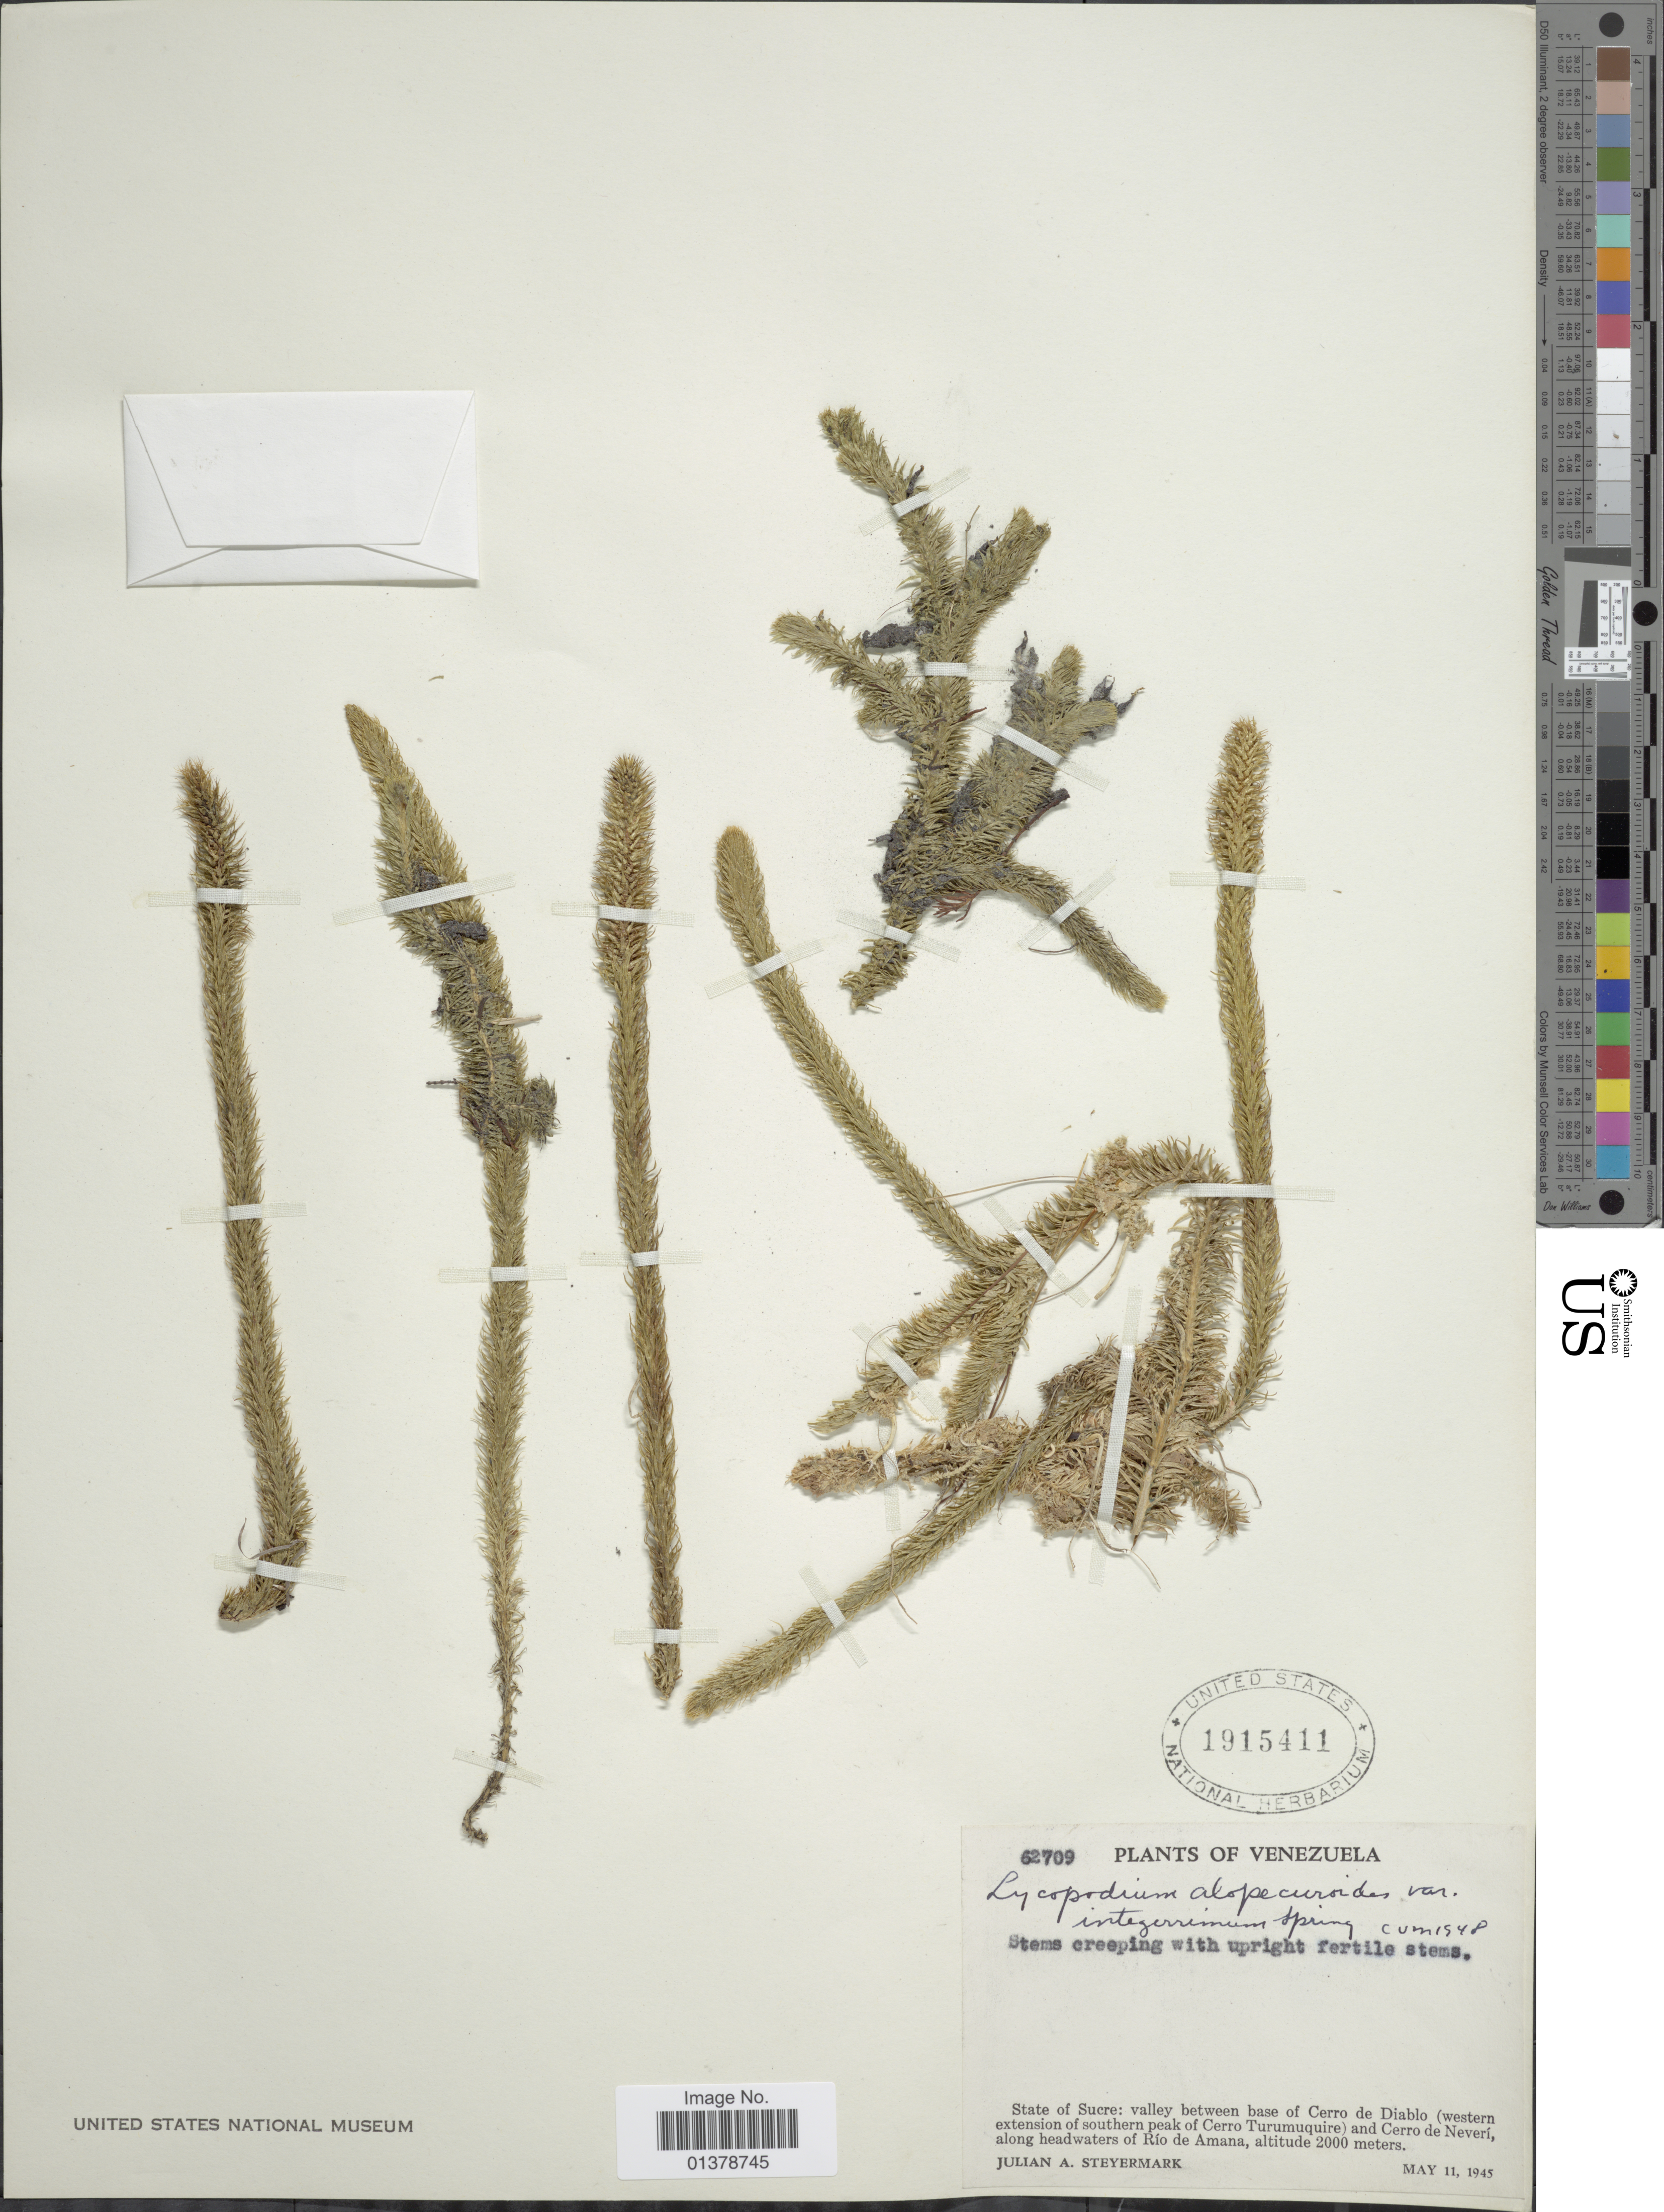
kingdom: Plantae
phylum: Tracheophyta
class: Lycopodiopsida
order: Lycopodiales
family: Lycopodiaceae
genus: Lycopodiella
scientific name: Lycopodiella alopecuroides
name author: (L.) Cranfill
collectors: J. Steyermark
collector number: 62709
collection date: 1945-05-11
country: Venezuela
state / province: Sucre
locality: Valley between base of Cerro de Diablo (western extension of southern peak of Cerro Turumuquire) and CCerro de Neveri, along headwaters of Rio de Amana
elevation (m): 2000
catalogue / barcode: US 1915411